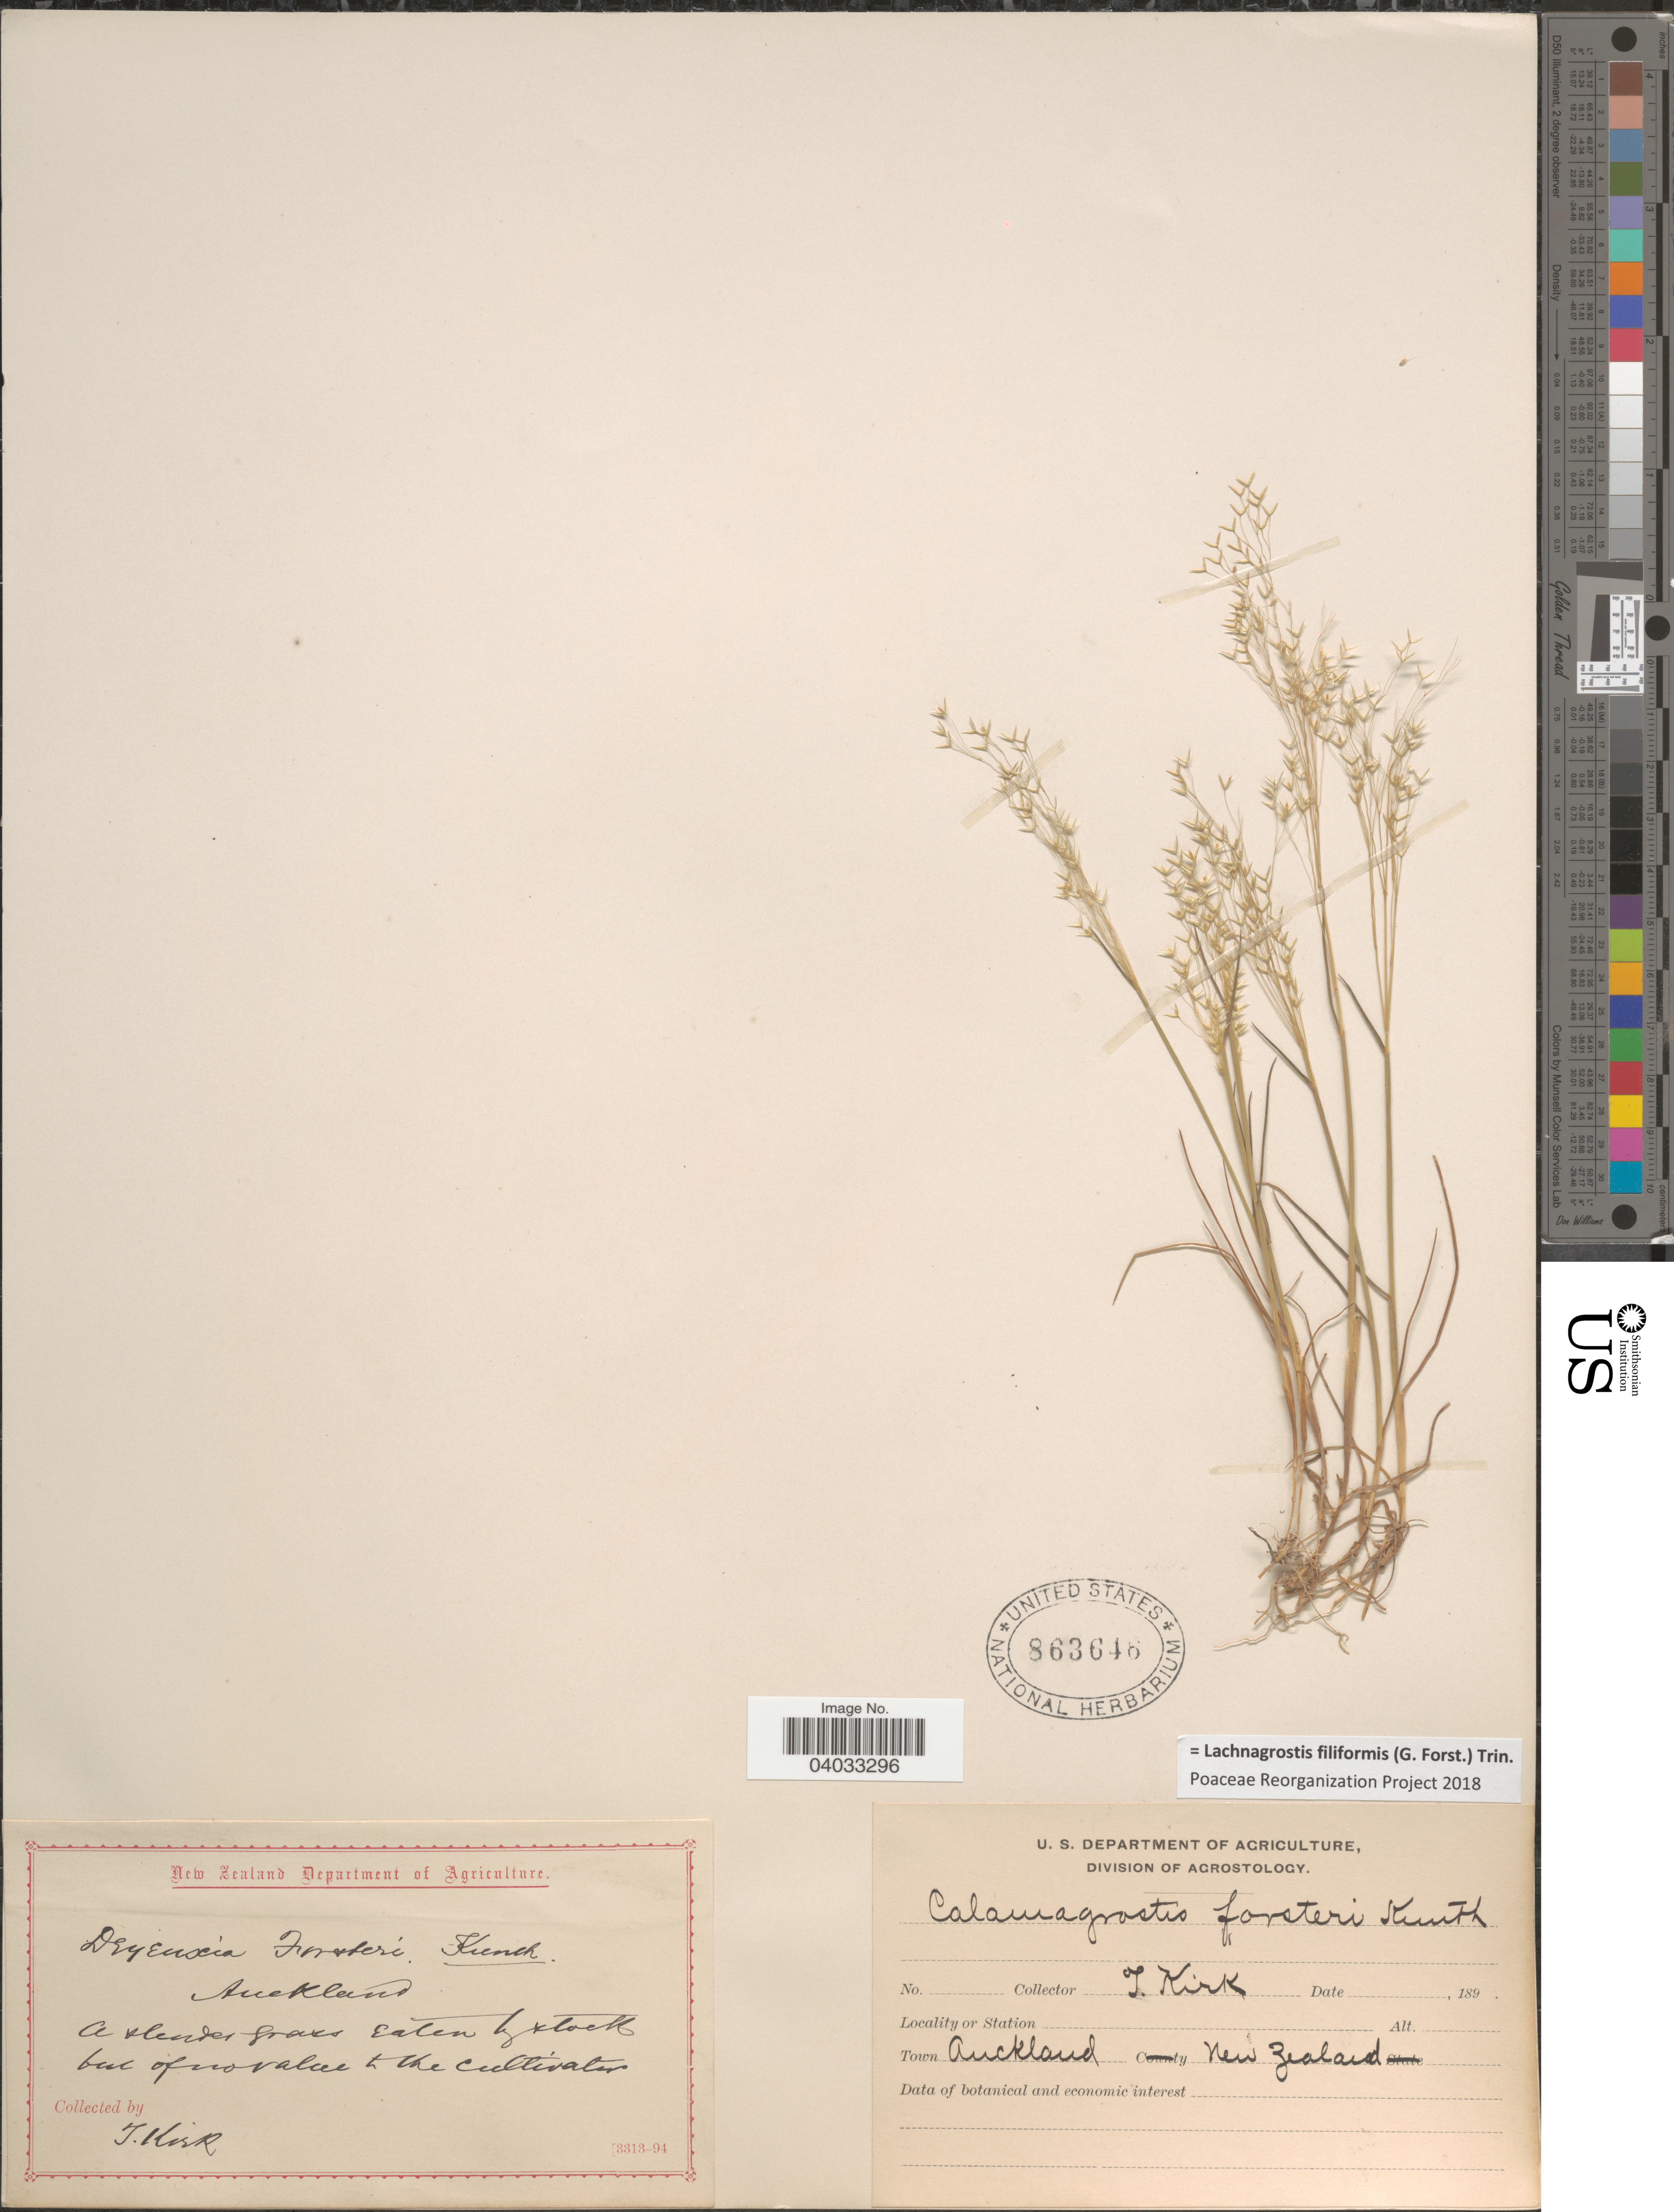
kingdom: Plantae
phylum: Tracheophyta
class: Liliopsida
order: Poales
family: Poaceae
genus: Lachnagrostis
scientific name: Lachnagrostis filiformis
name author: (J.R. Forst.) Trin.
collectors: T. Kirk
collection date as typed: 189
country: New Zealand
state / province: Auckland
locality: Town Auckland.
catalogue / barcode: US 863646